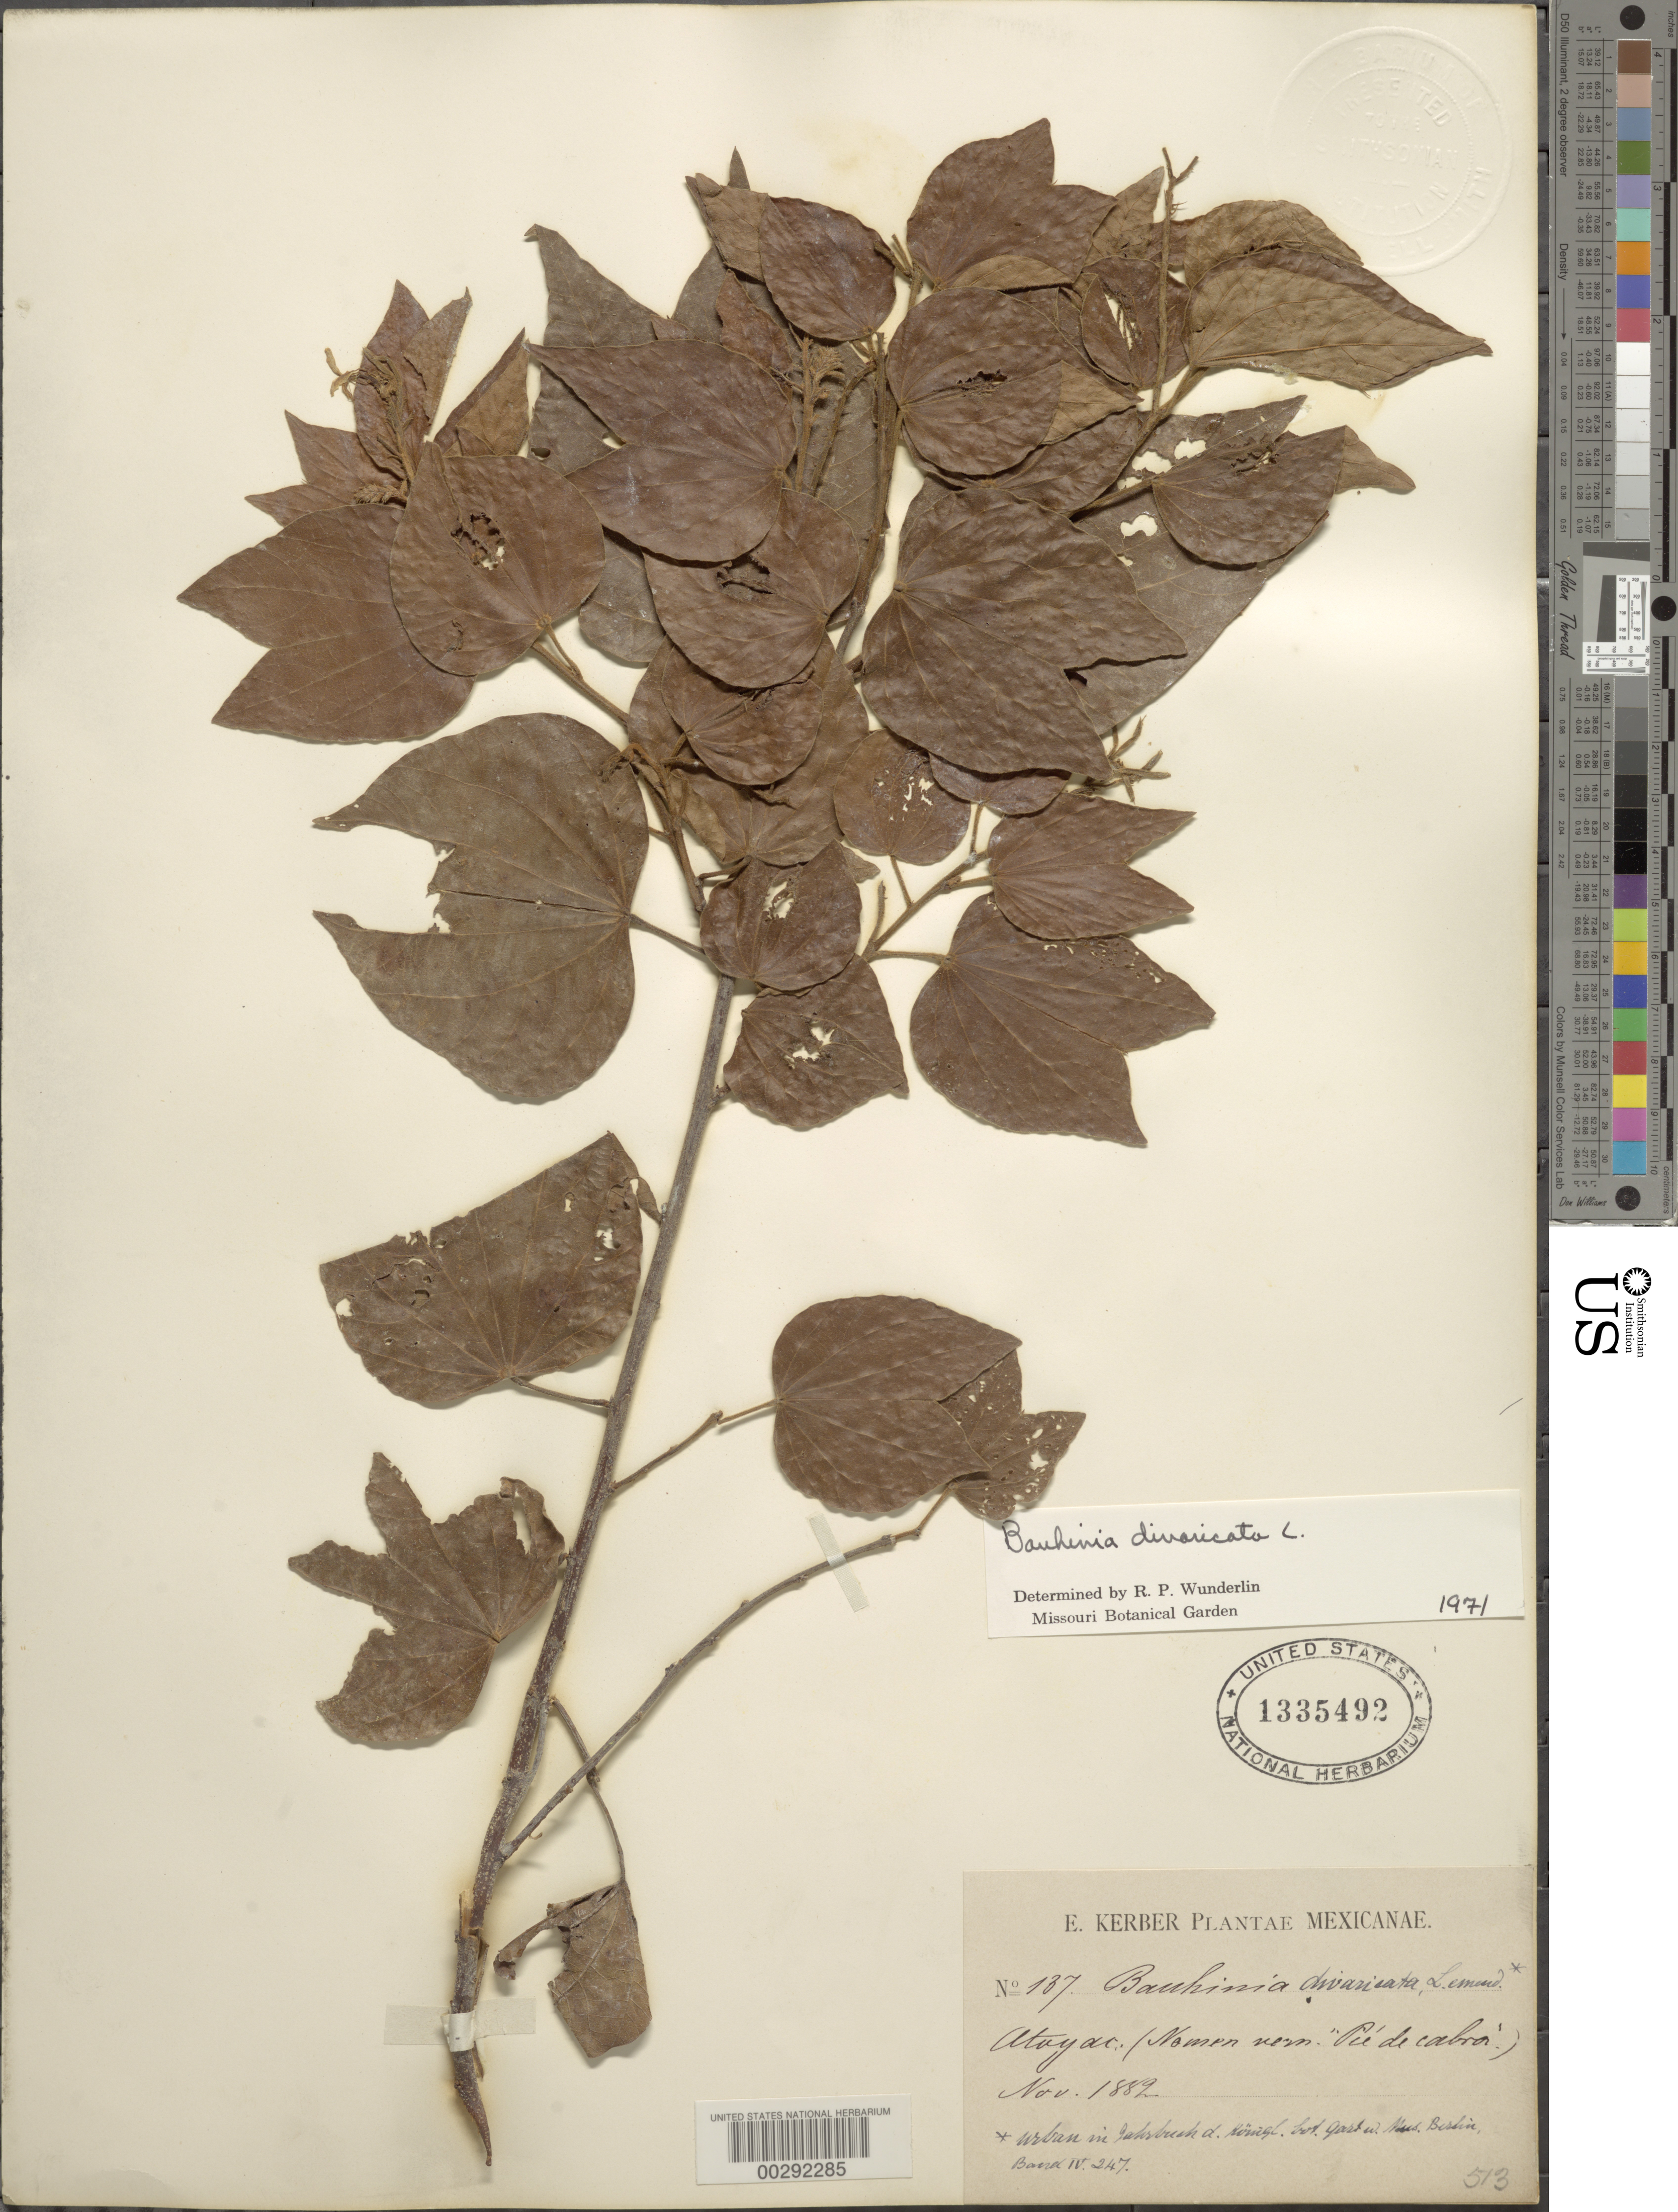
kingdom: Plantae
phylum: Tracheophyta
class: Magnoliopsida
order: Fabales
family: Fabaceae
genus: Bauhinia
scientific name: Bauhinia divaricata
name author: L.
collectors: E. Kerber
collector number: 137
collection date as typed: Nov 1882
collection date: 1882-11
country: Mexico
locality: Atayac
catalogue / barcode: US 1335492